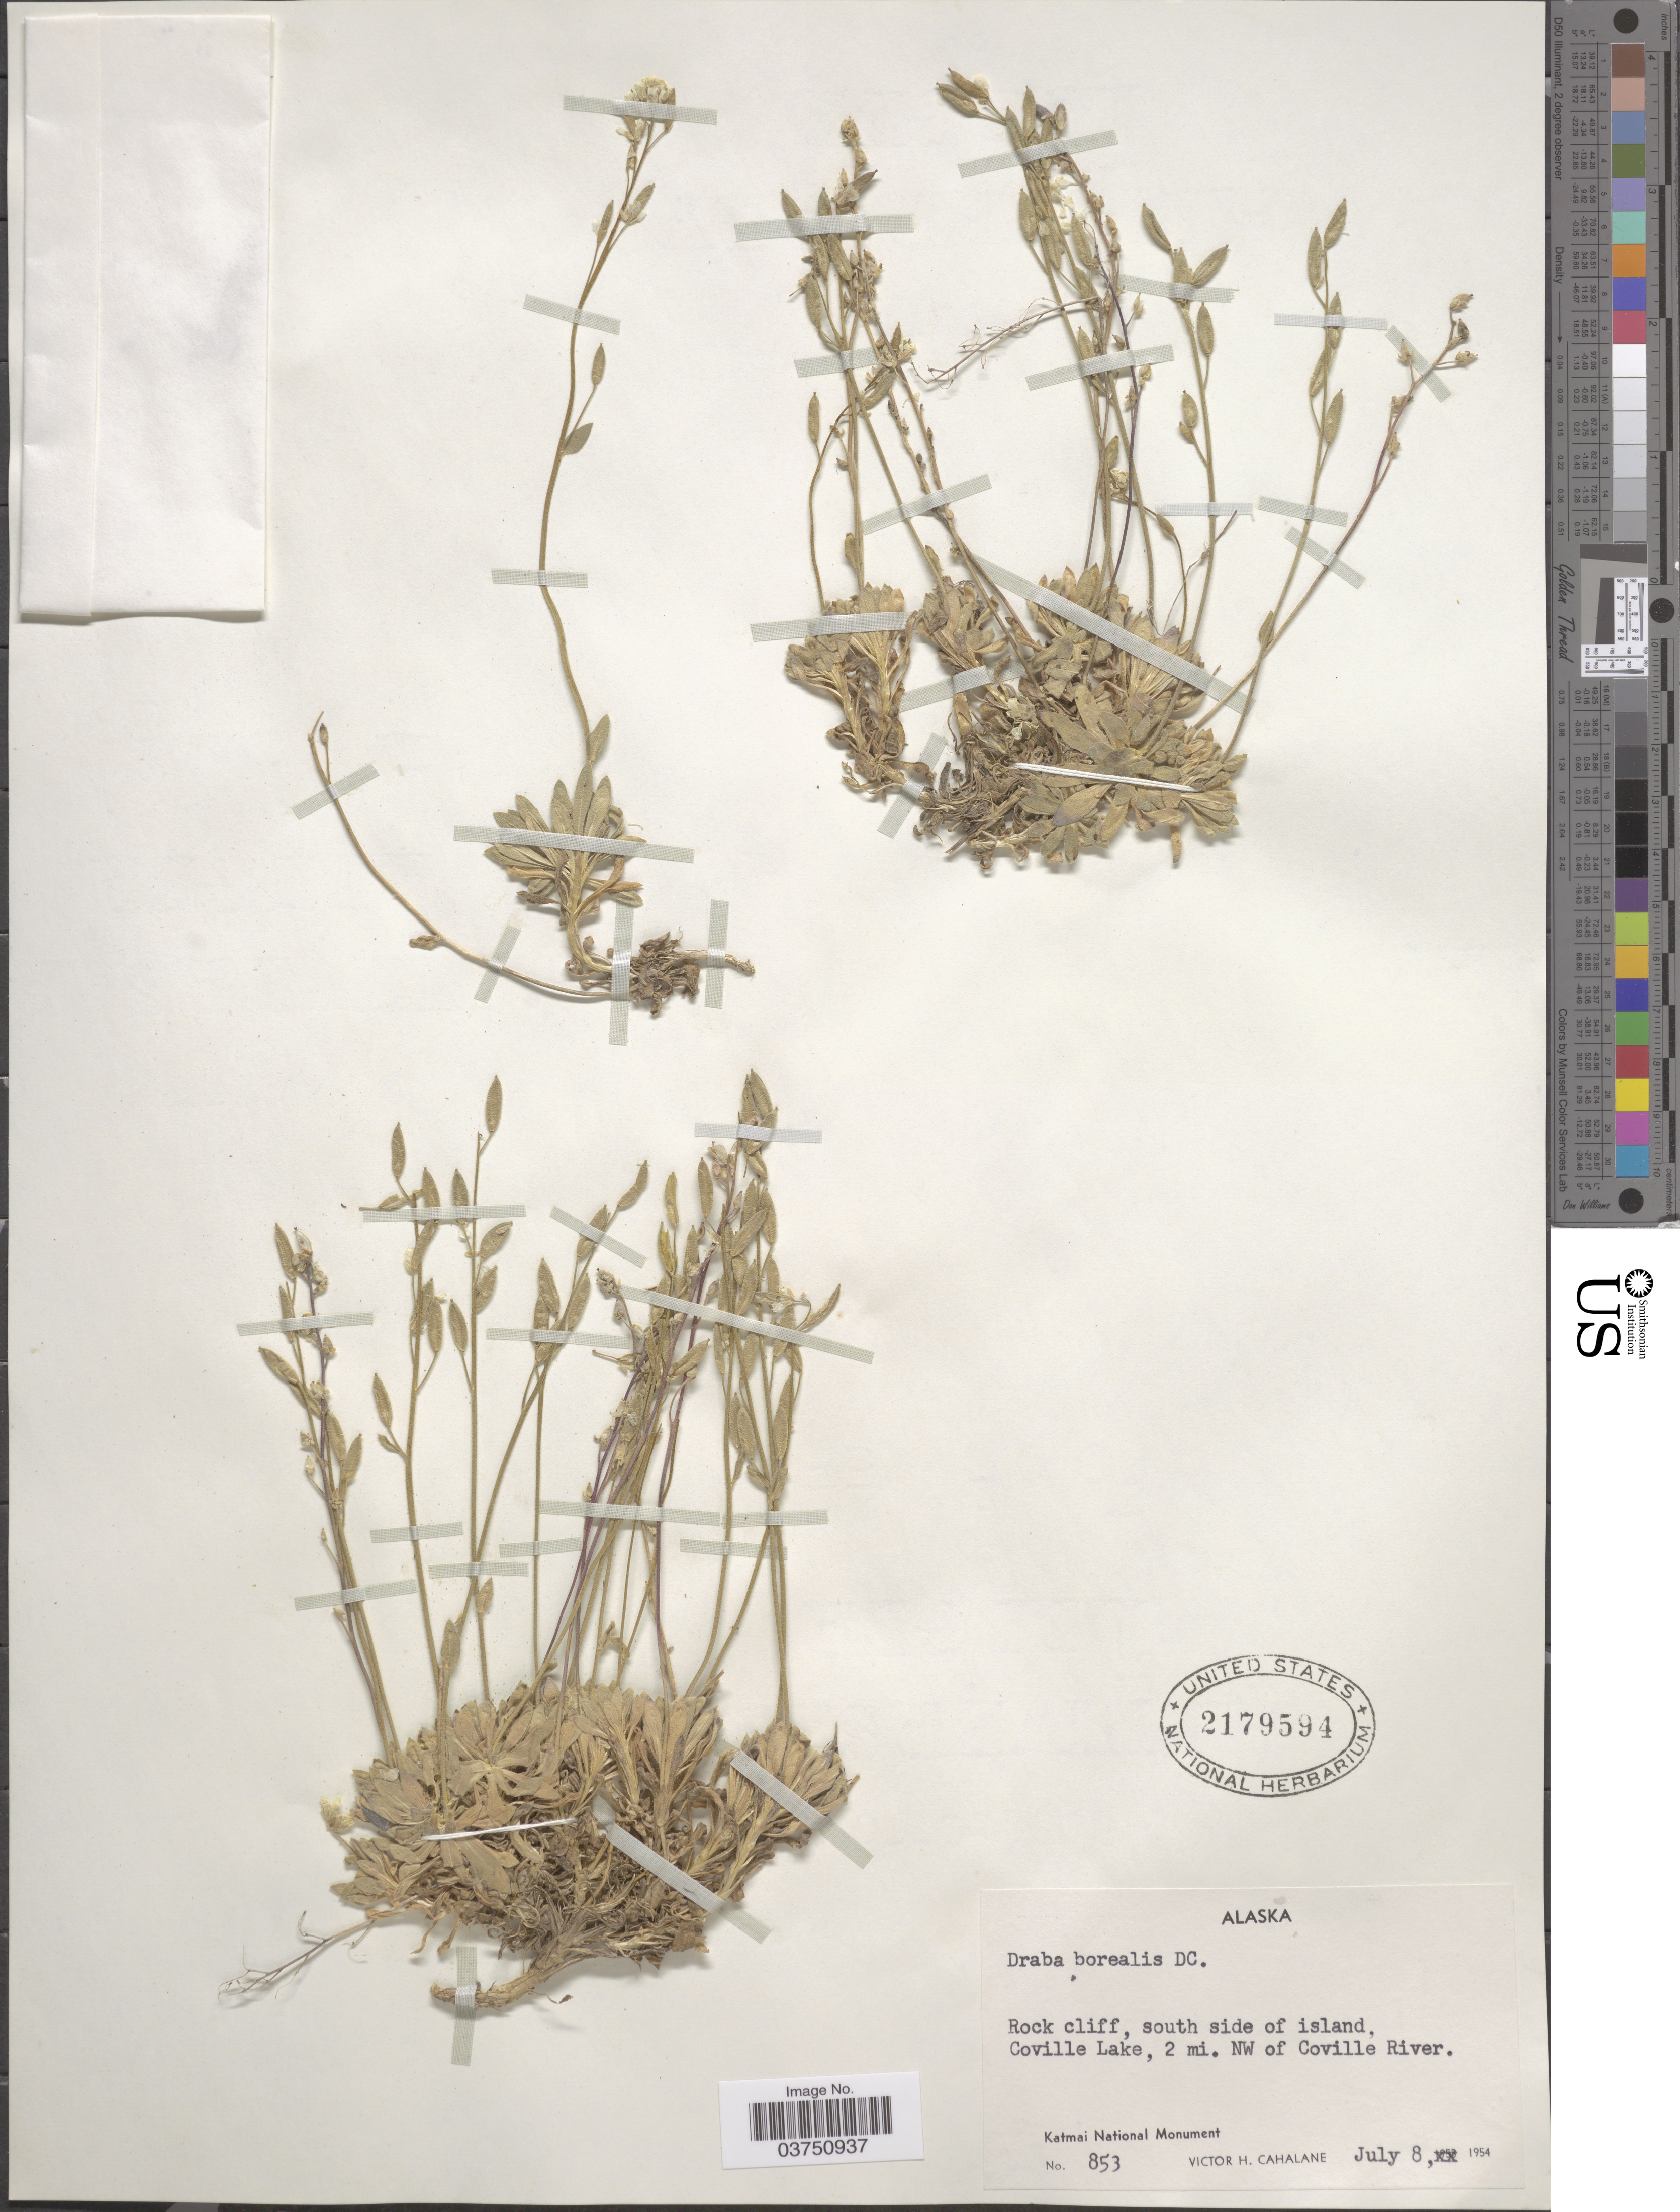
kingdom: Plantae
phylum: Tracheophyta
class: Magnoliopsida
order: Brassicales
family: Brassicaceae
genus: Draba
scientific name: Draba borealis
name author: DC.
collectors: V. Cahalane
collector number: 853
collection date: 1954-07-08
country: United States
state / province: Alaska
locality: Rock cliff, south side of island, Coville Lake, 2 mi. NW of Coville River. Katmai National Monument.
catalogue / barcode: US 2179594